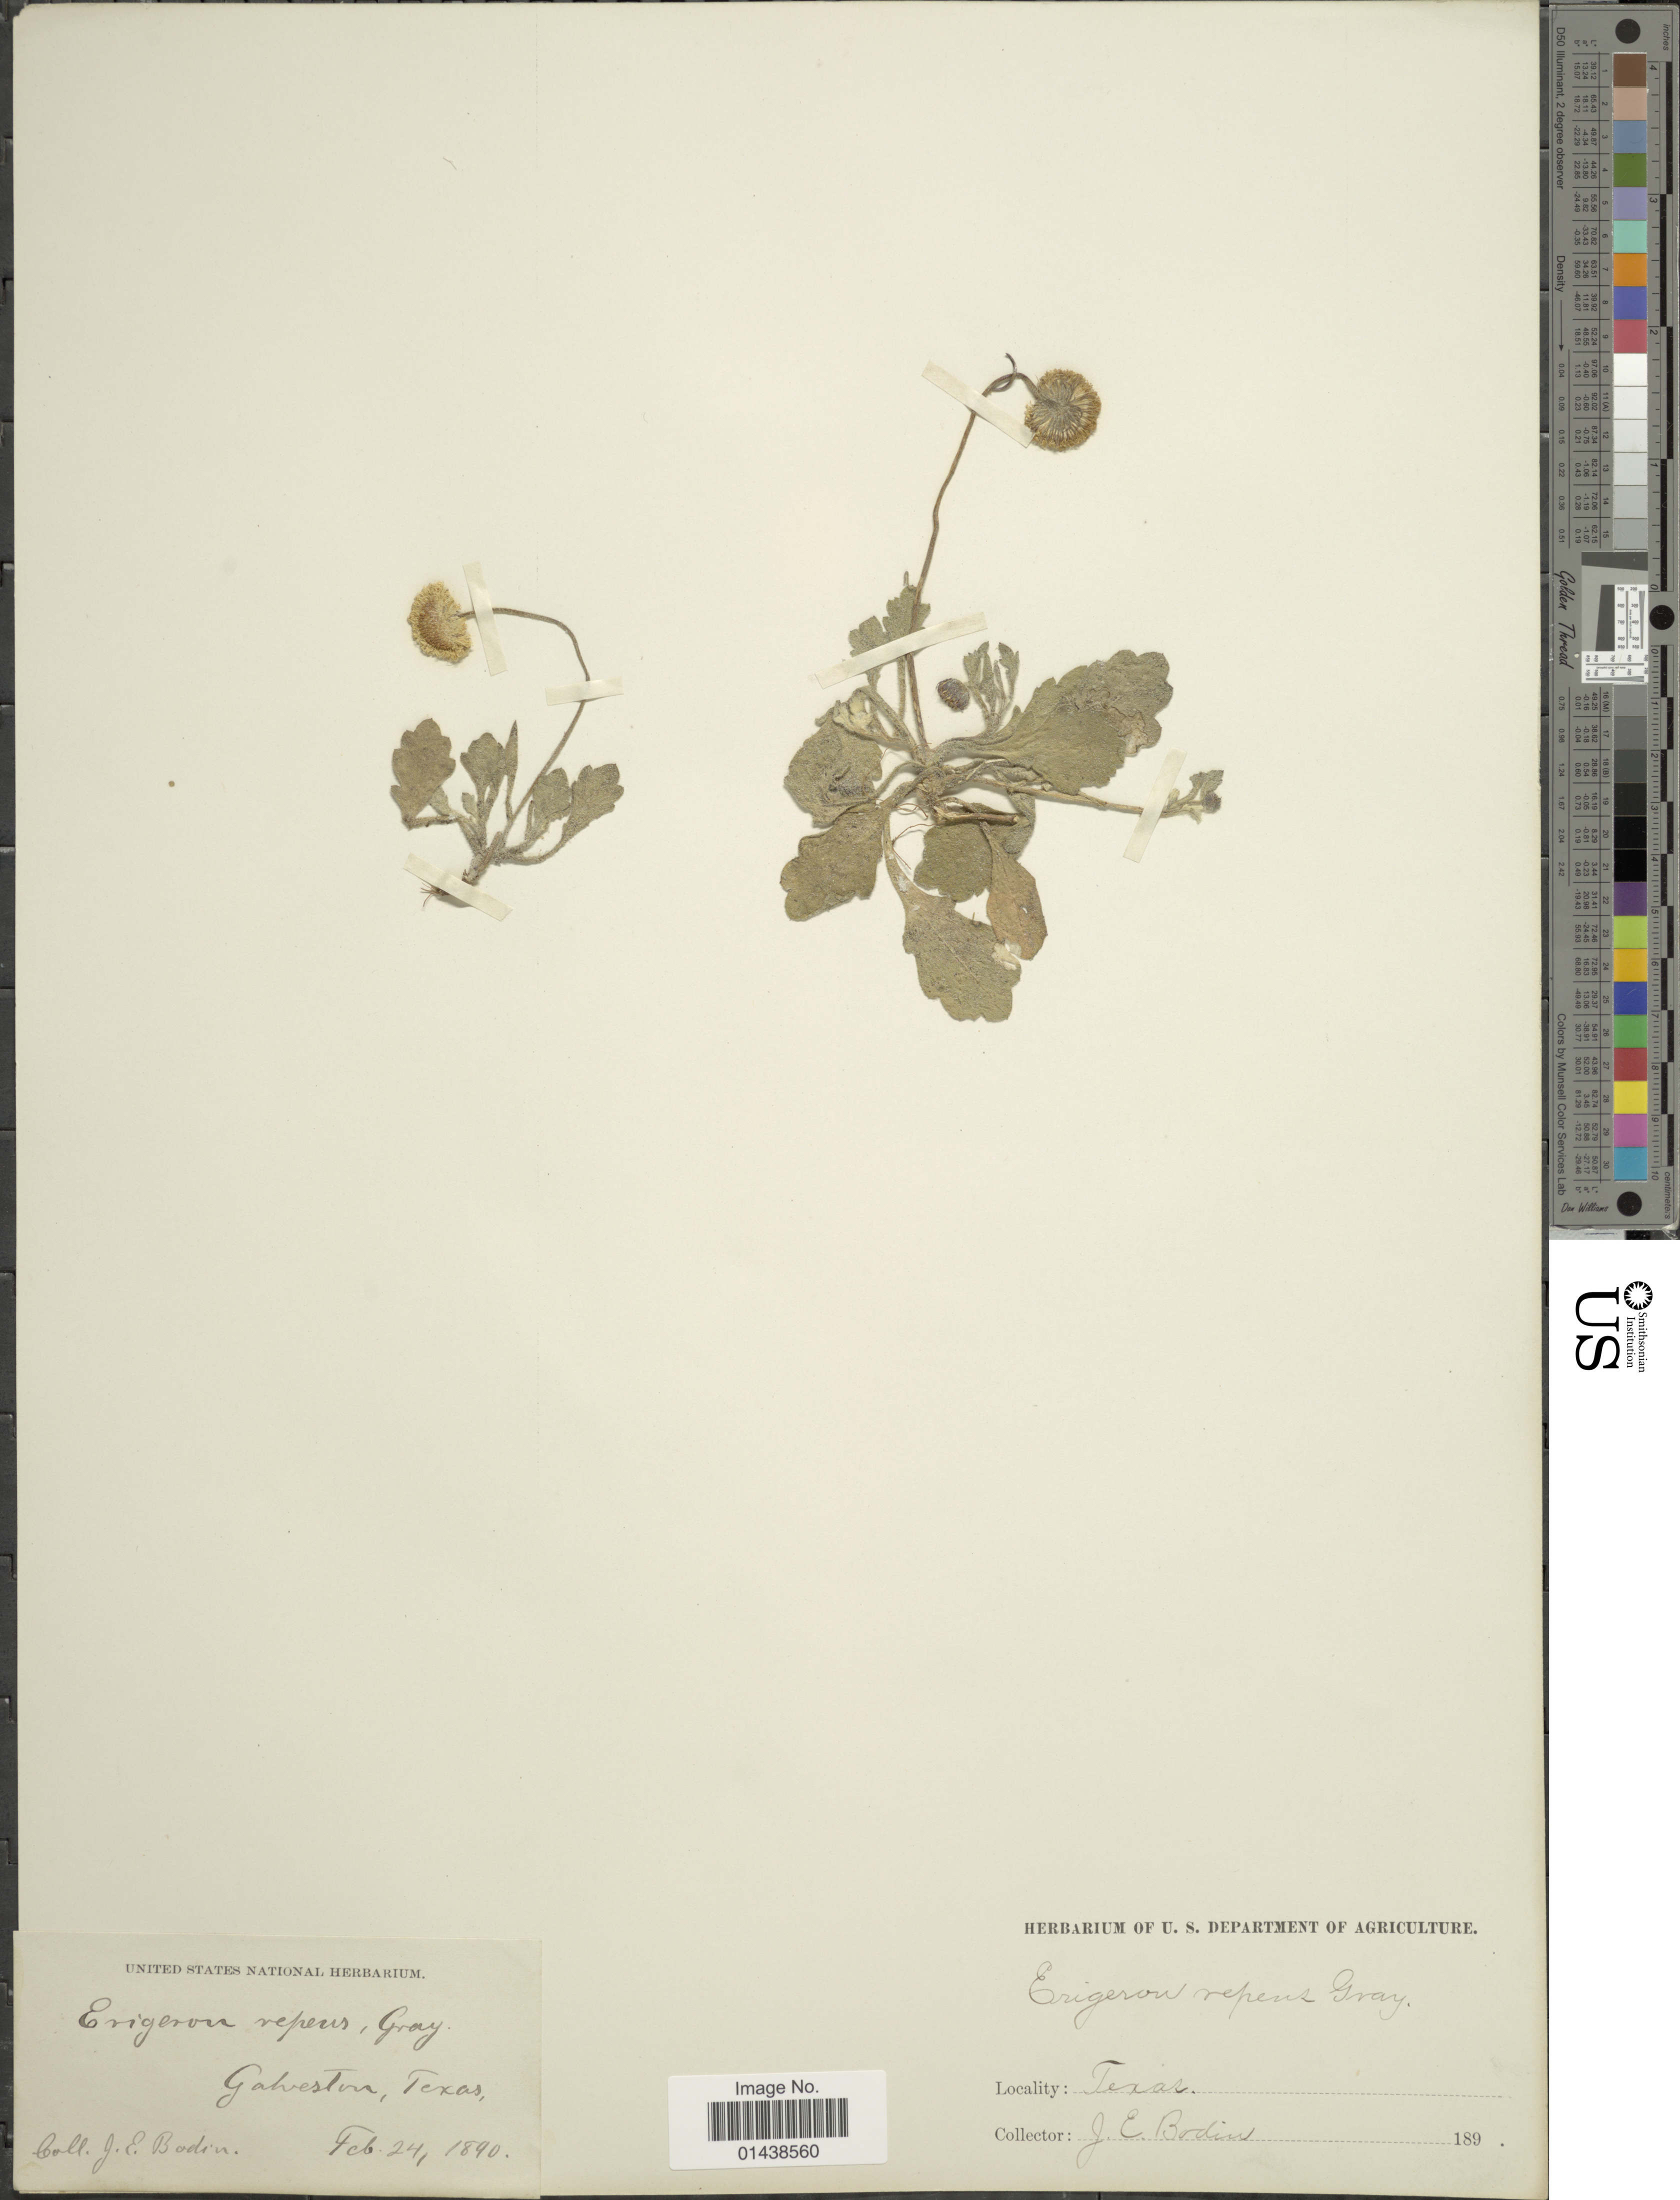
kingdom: Plantae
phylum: Tracheophyta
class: Magnoliopsida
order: Asterales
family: Asteraceae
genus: Erigeron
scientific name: Erigeron myrionactis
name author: Small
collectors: J. E. Bodin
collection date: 1890-02-24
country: United States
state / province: Texas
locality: Galveston